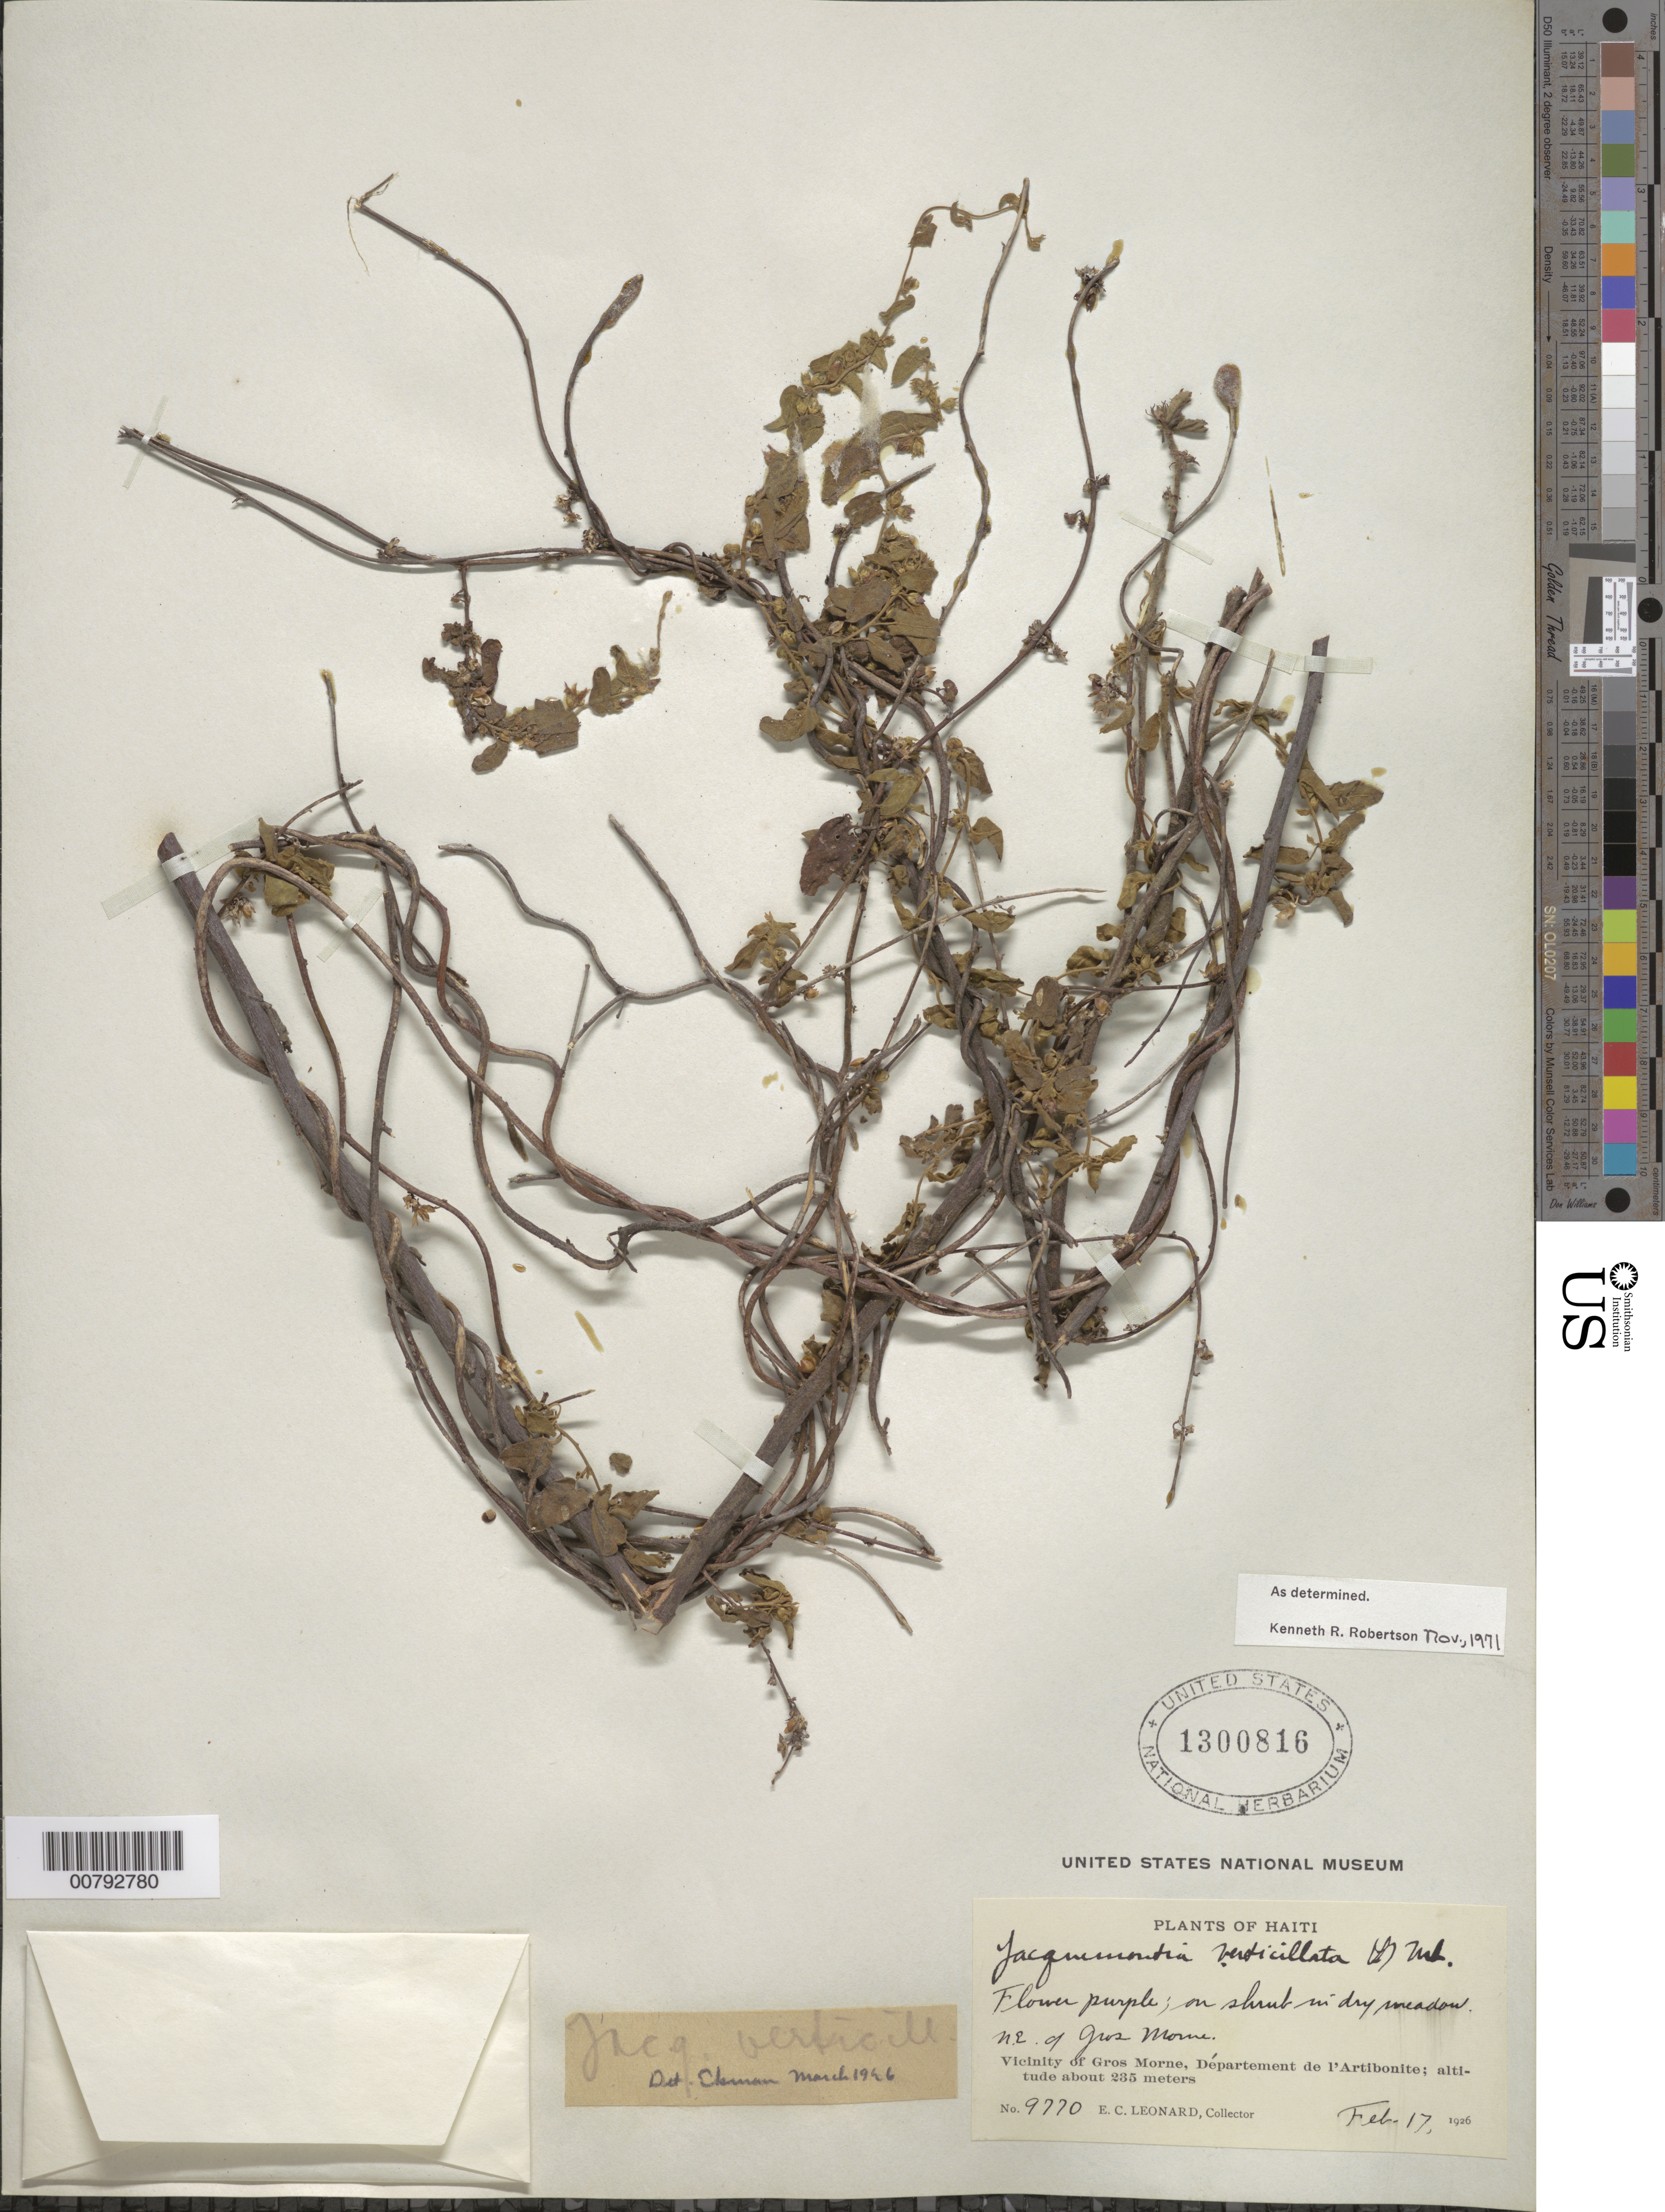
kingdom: Plantae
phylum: Tracheophyta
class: Magnoliopsida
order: Solanales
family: Convolvulaceae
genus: Jacquemontia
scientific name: Jacquemontia verticillata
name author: (L.) Urb.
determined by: Robertson, K. R.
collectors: E. C. Leonard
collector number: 9770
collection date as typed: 17 Feb 1926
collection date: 1926-02-17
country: Haiti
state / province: Artibonite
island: Hispaniola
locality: Vicinity of Gros Morne, N.E. of Gros Morne.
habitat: In dry meadow.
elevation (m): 235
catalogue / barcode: US 1300816